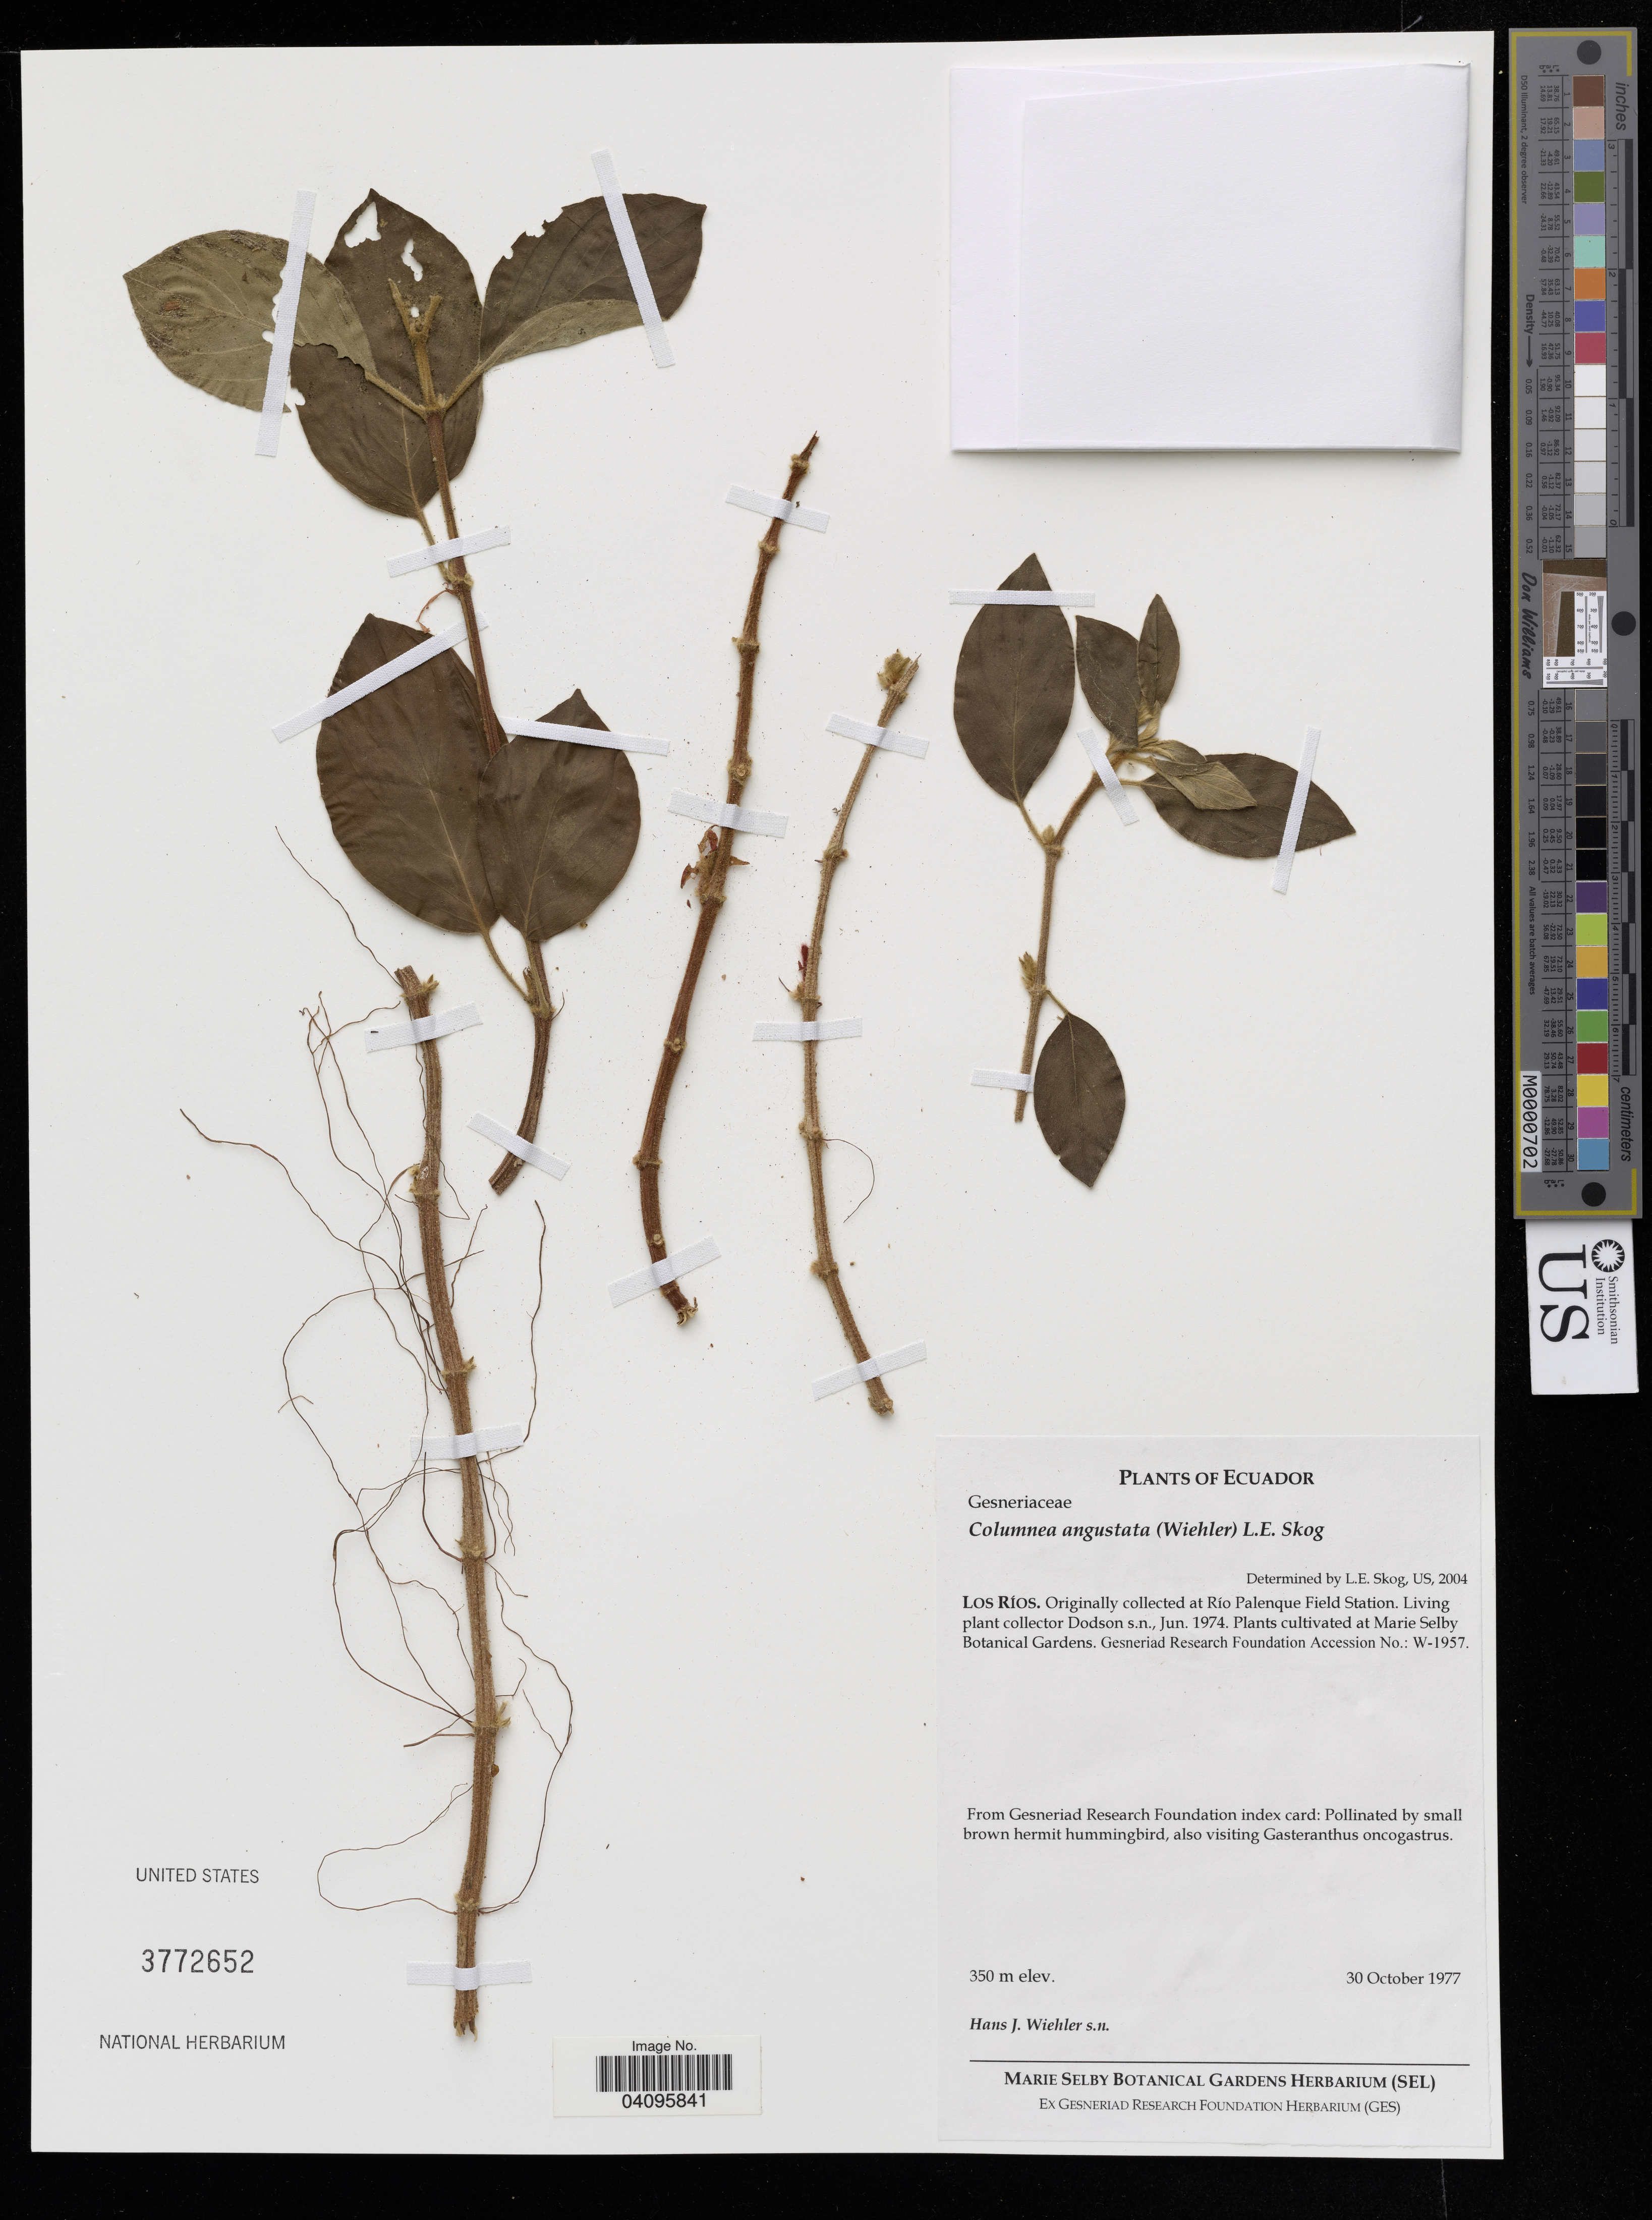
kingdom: Plantae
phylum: Tracheophyta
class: Magnoliopsida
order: Lamiales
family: Gesneriaceae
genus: Columnea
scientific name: Columnea angustata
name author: (Wiehler) L.E. Skog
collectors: H. J. Wiehler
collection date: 1977-10-30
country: Ecuador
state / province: Los Ríos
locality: Originally collected at Río Palenque Field Station, Plants cultivated at Marie Selby Botanical Gardens.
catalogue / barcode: US 3772652